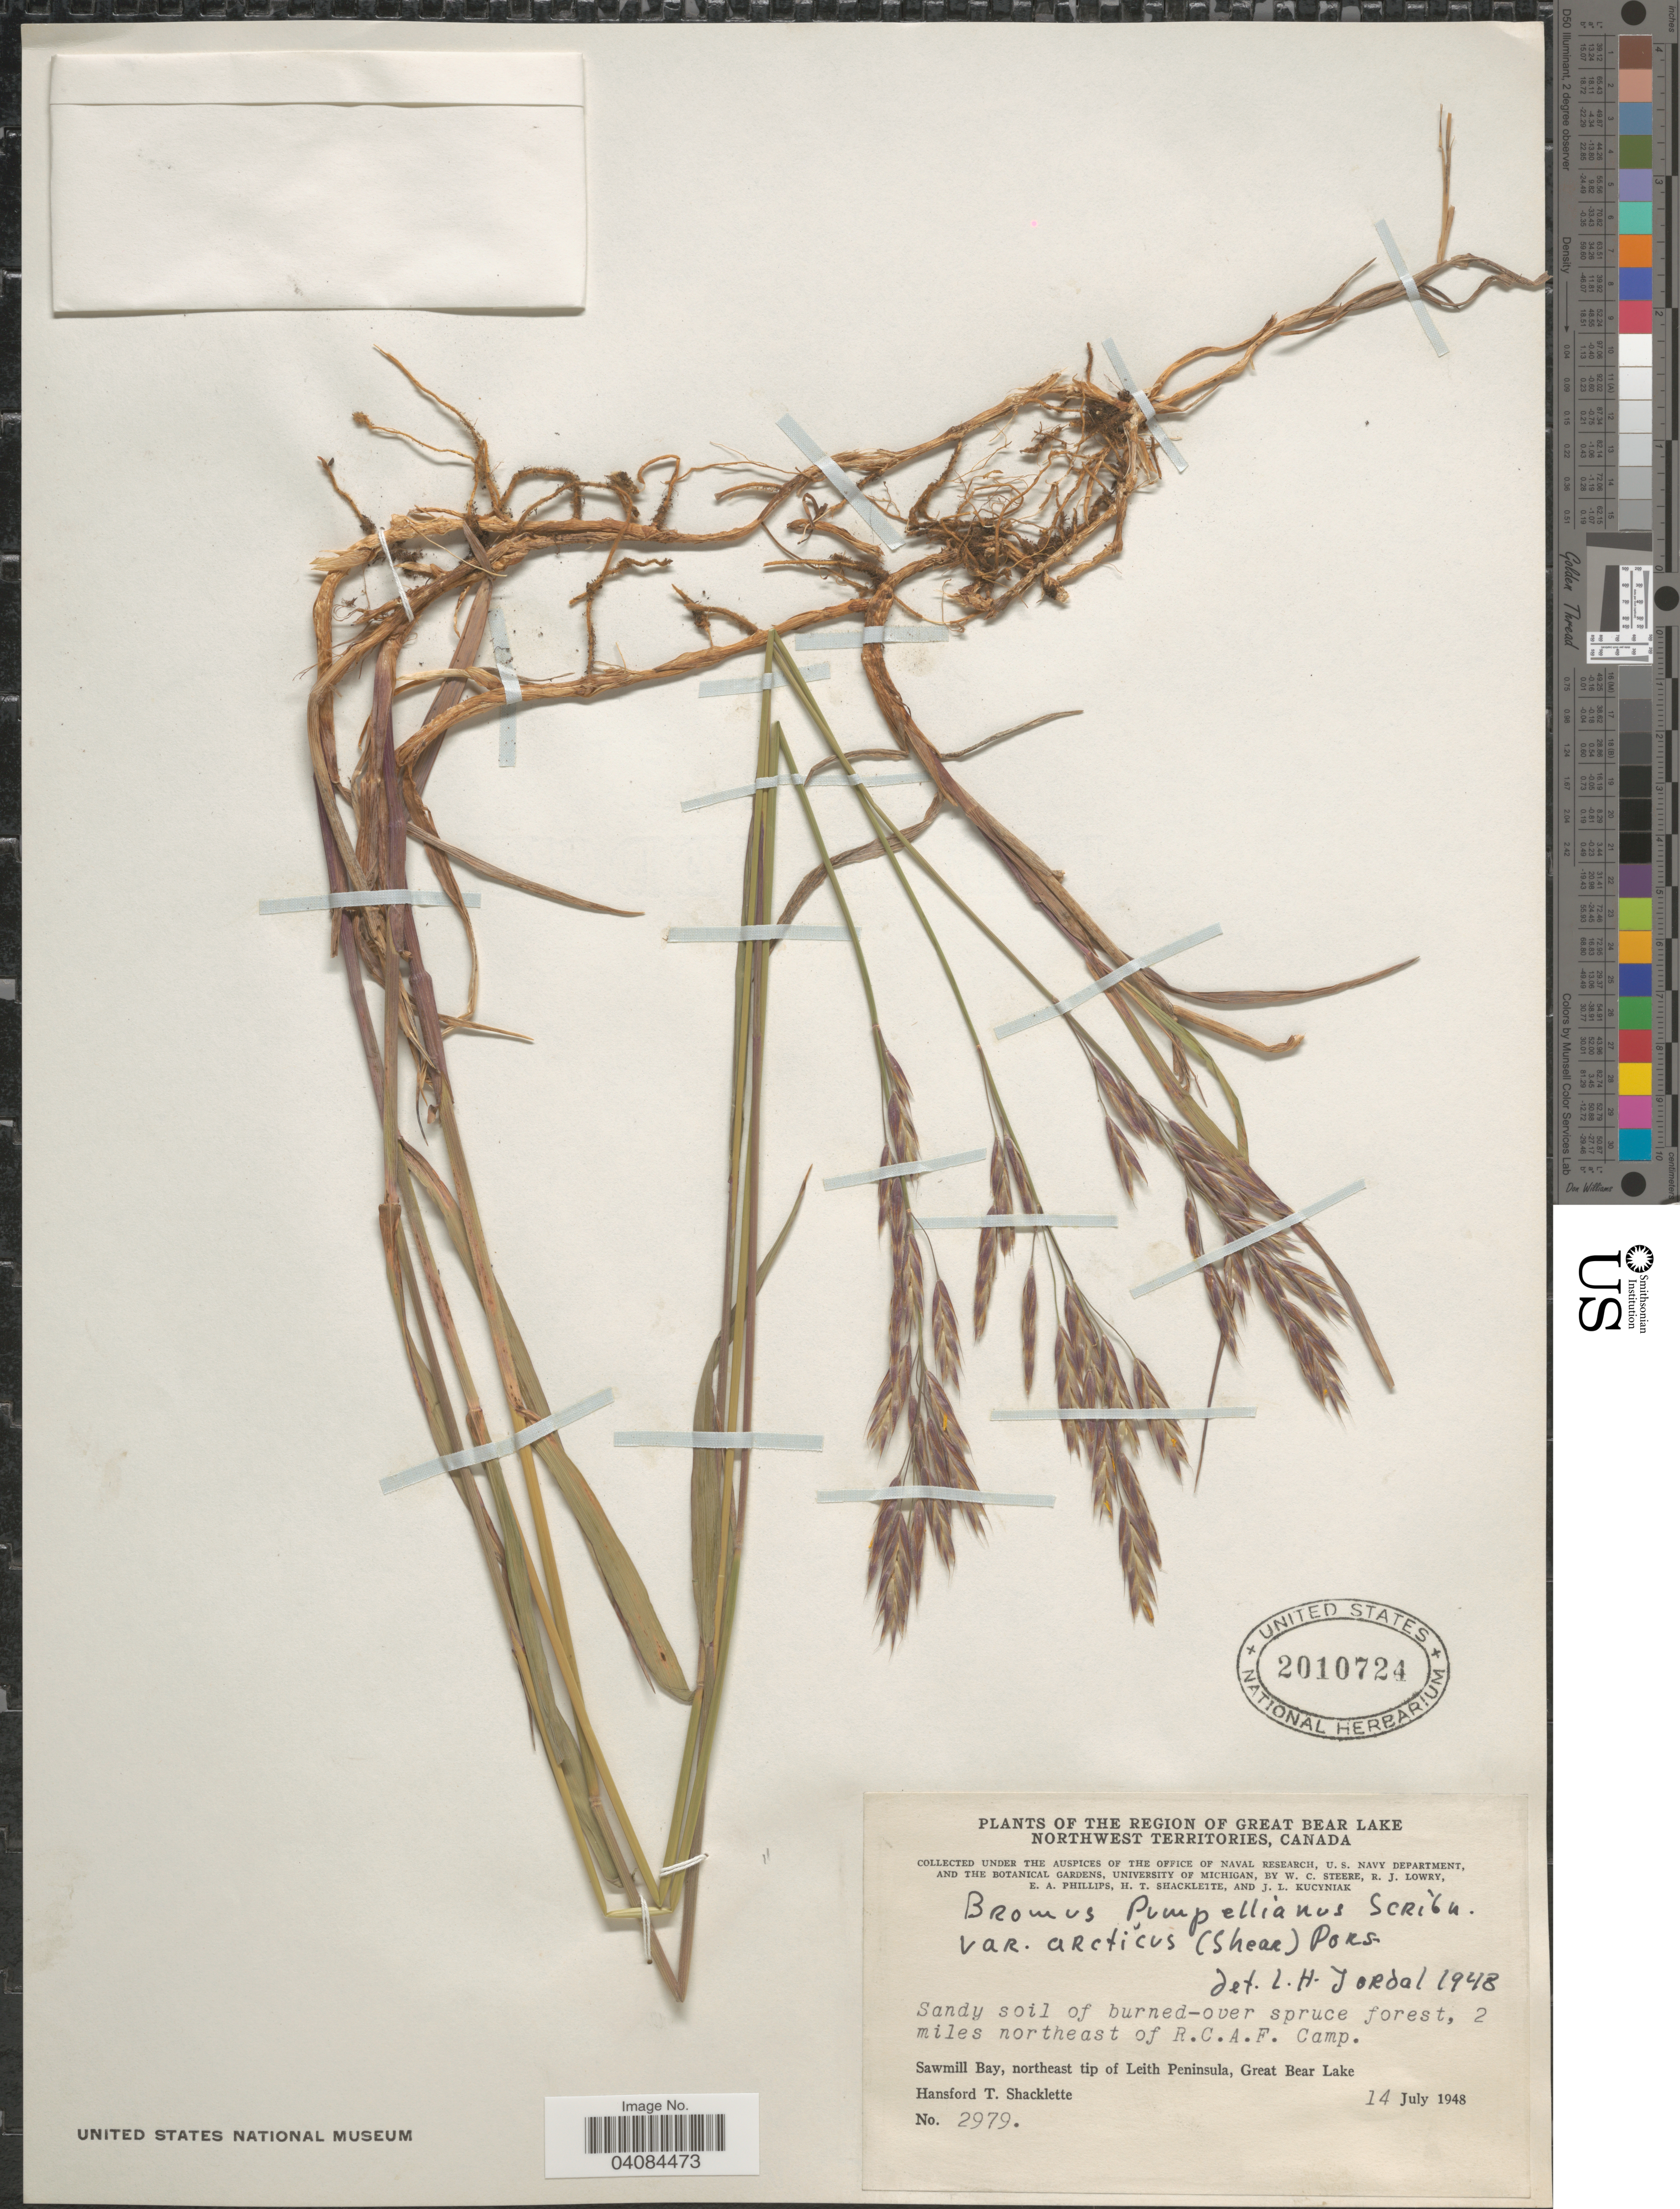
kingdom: Plantae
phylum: Tracheophyta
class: Liliopsida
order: Poales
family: Poaceae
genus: Bromus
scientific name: Bromus pumpellianus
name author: Scribn.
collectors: H. Shacklette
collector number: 2979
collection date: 1948-07-14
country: Canada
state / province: Northwest Territories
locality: The Region of Great Bear Lake. 2 miles northeast of R.C.A.F. Camp. Sawmill Bay, northeast tip of Leith Peninsula, Great Bear Lake.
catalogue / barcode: US 2010724